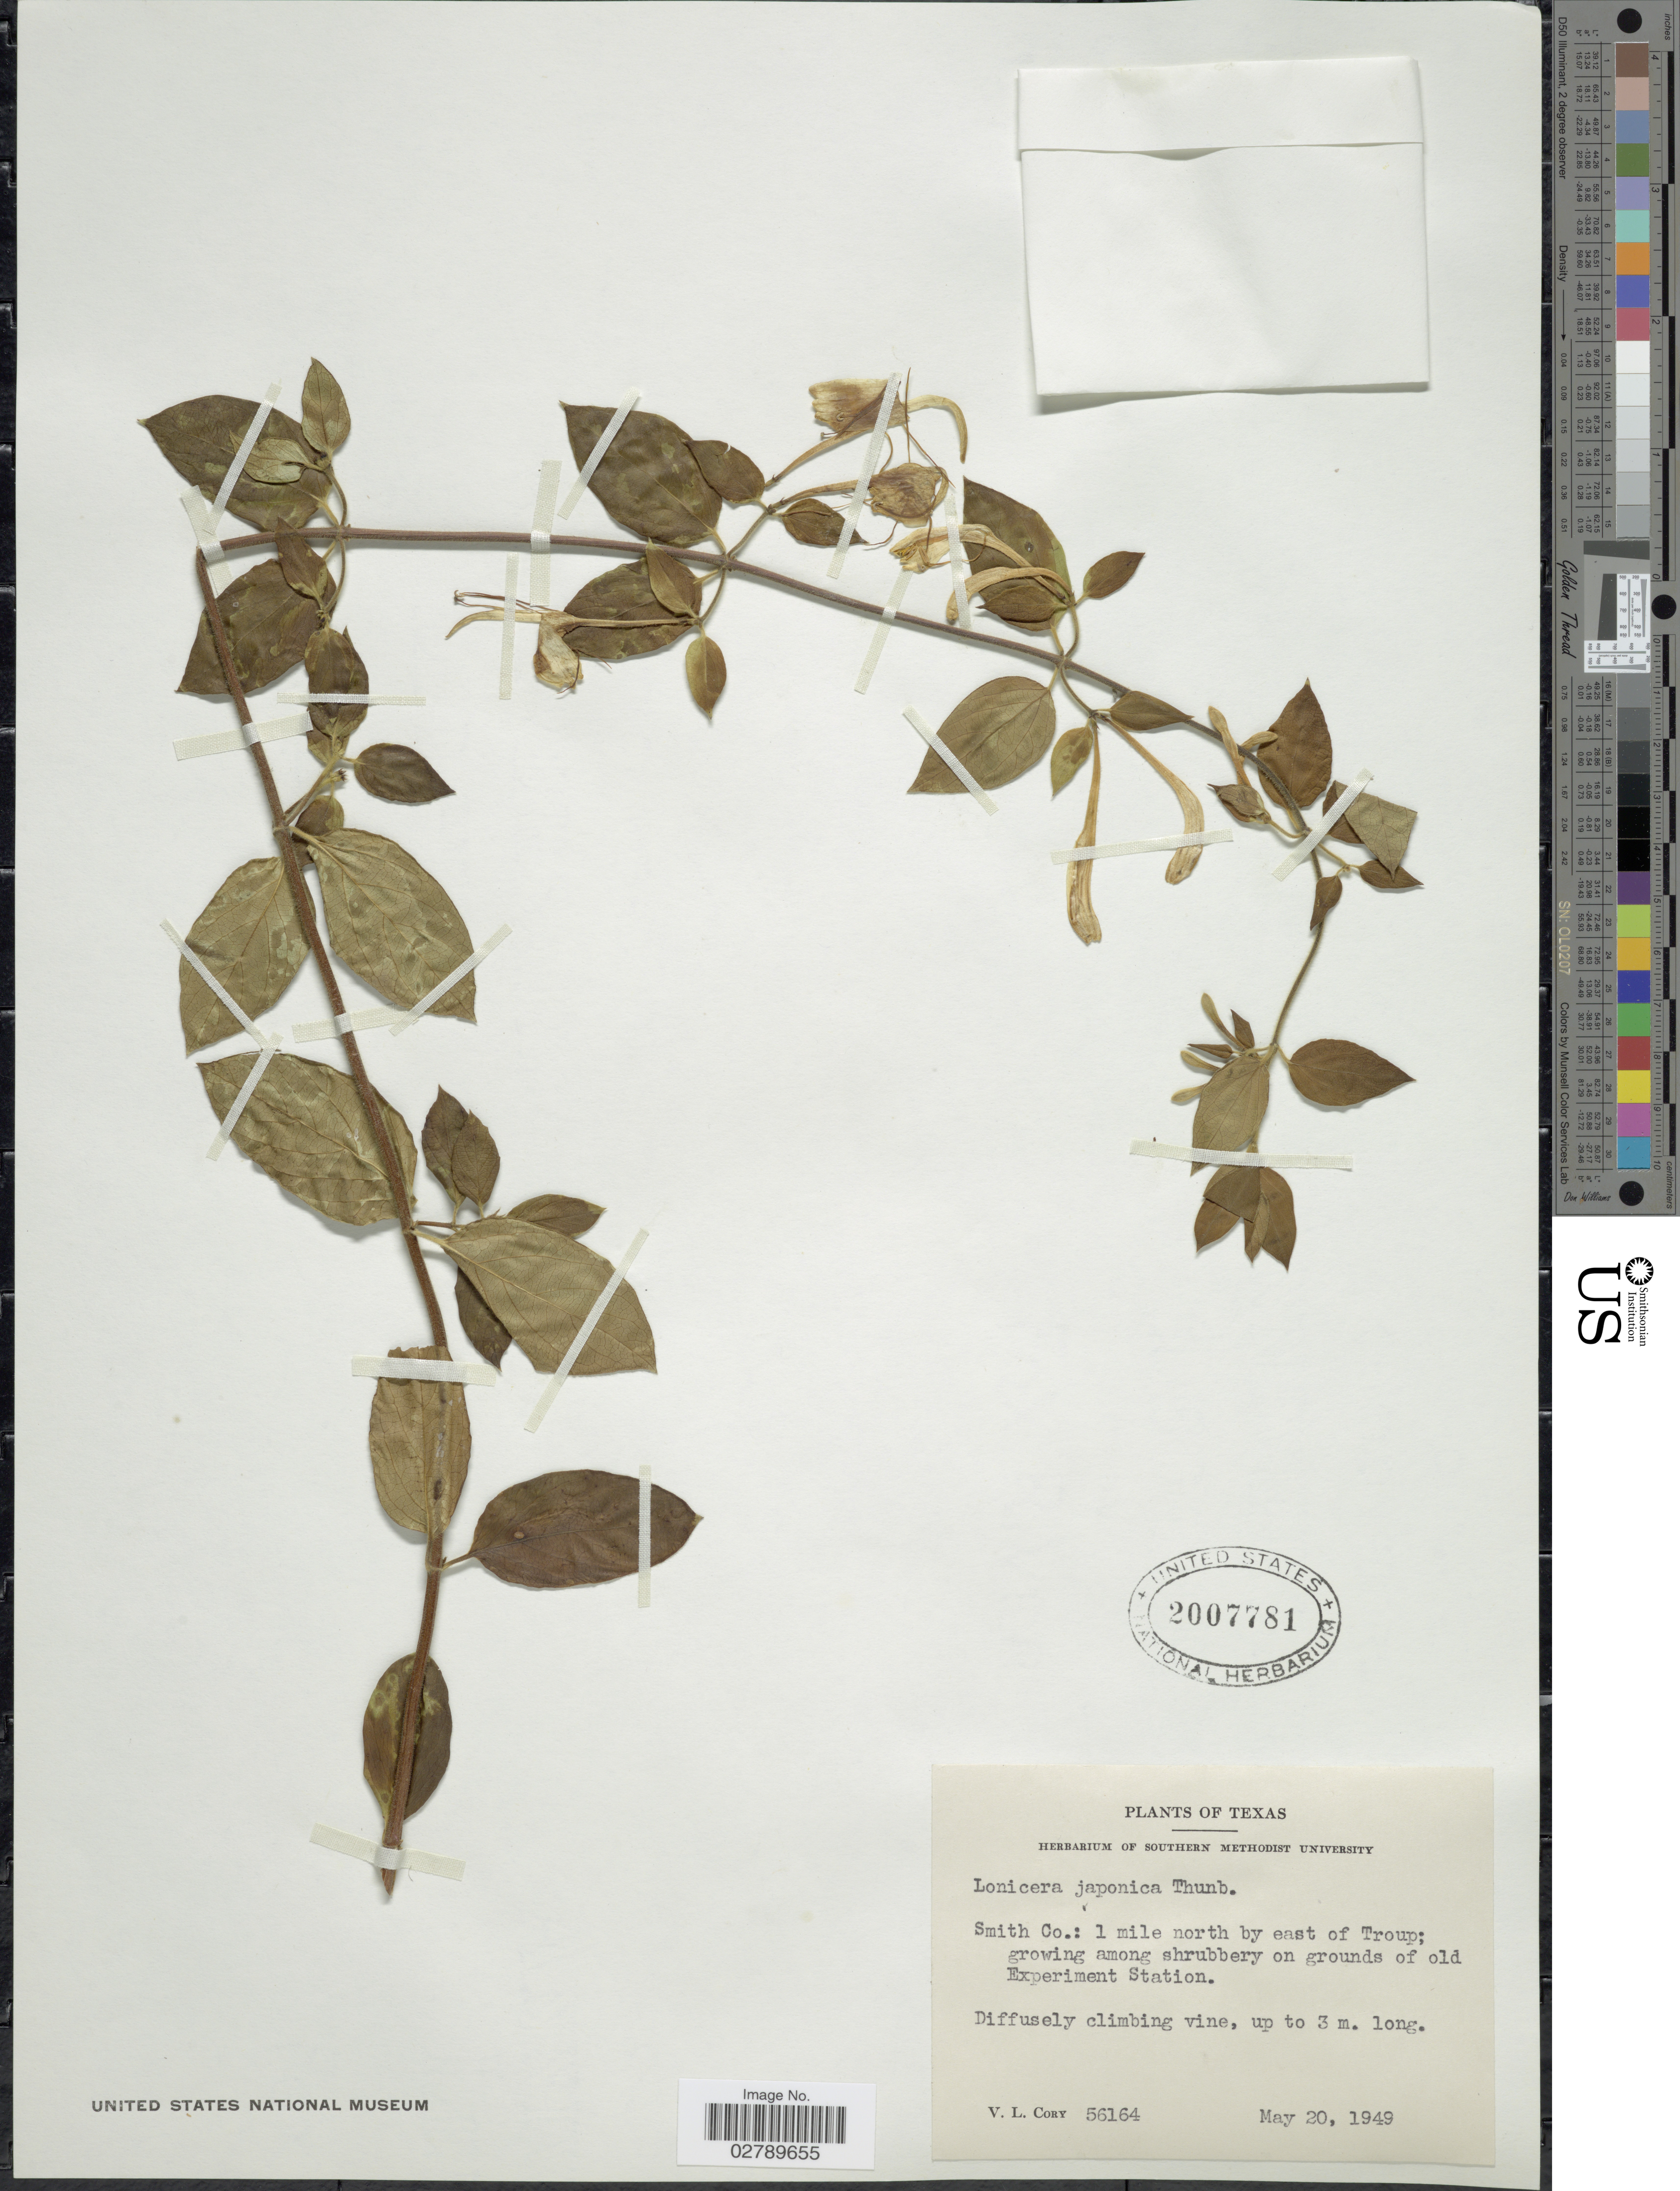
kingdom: Plantae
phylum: Tracheophyta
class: Magnoliopsida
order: Dipsacales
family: Caprifoliaceae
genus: Lonicera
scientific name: Lonicera japonica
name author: Thunb.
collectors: V. Cory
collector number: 56164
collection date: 1949-05-20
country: United States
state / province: Texas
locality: Smith Co.: 1 mile north by east of Troup; growing among shrubbery on grounds of old Experiment Station.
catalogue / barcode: US 2007781